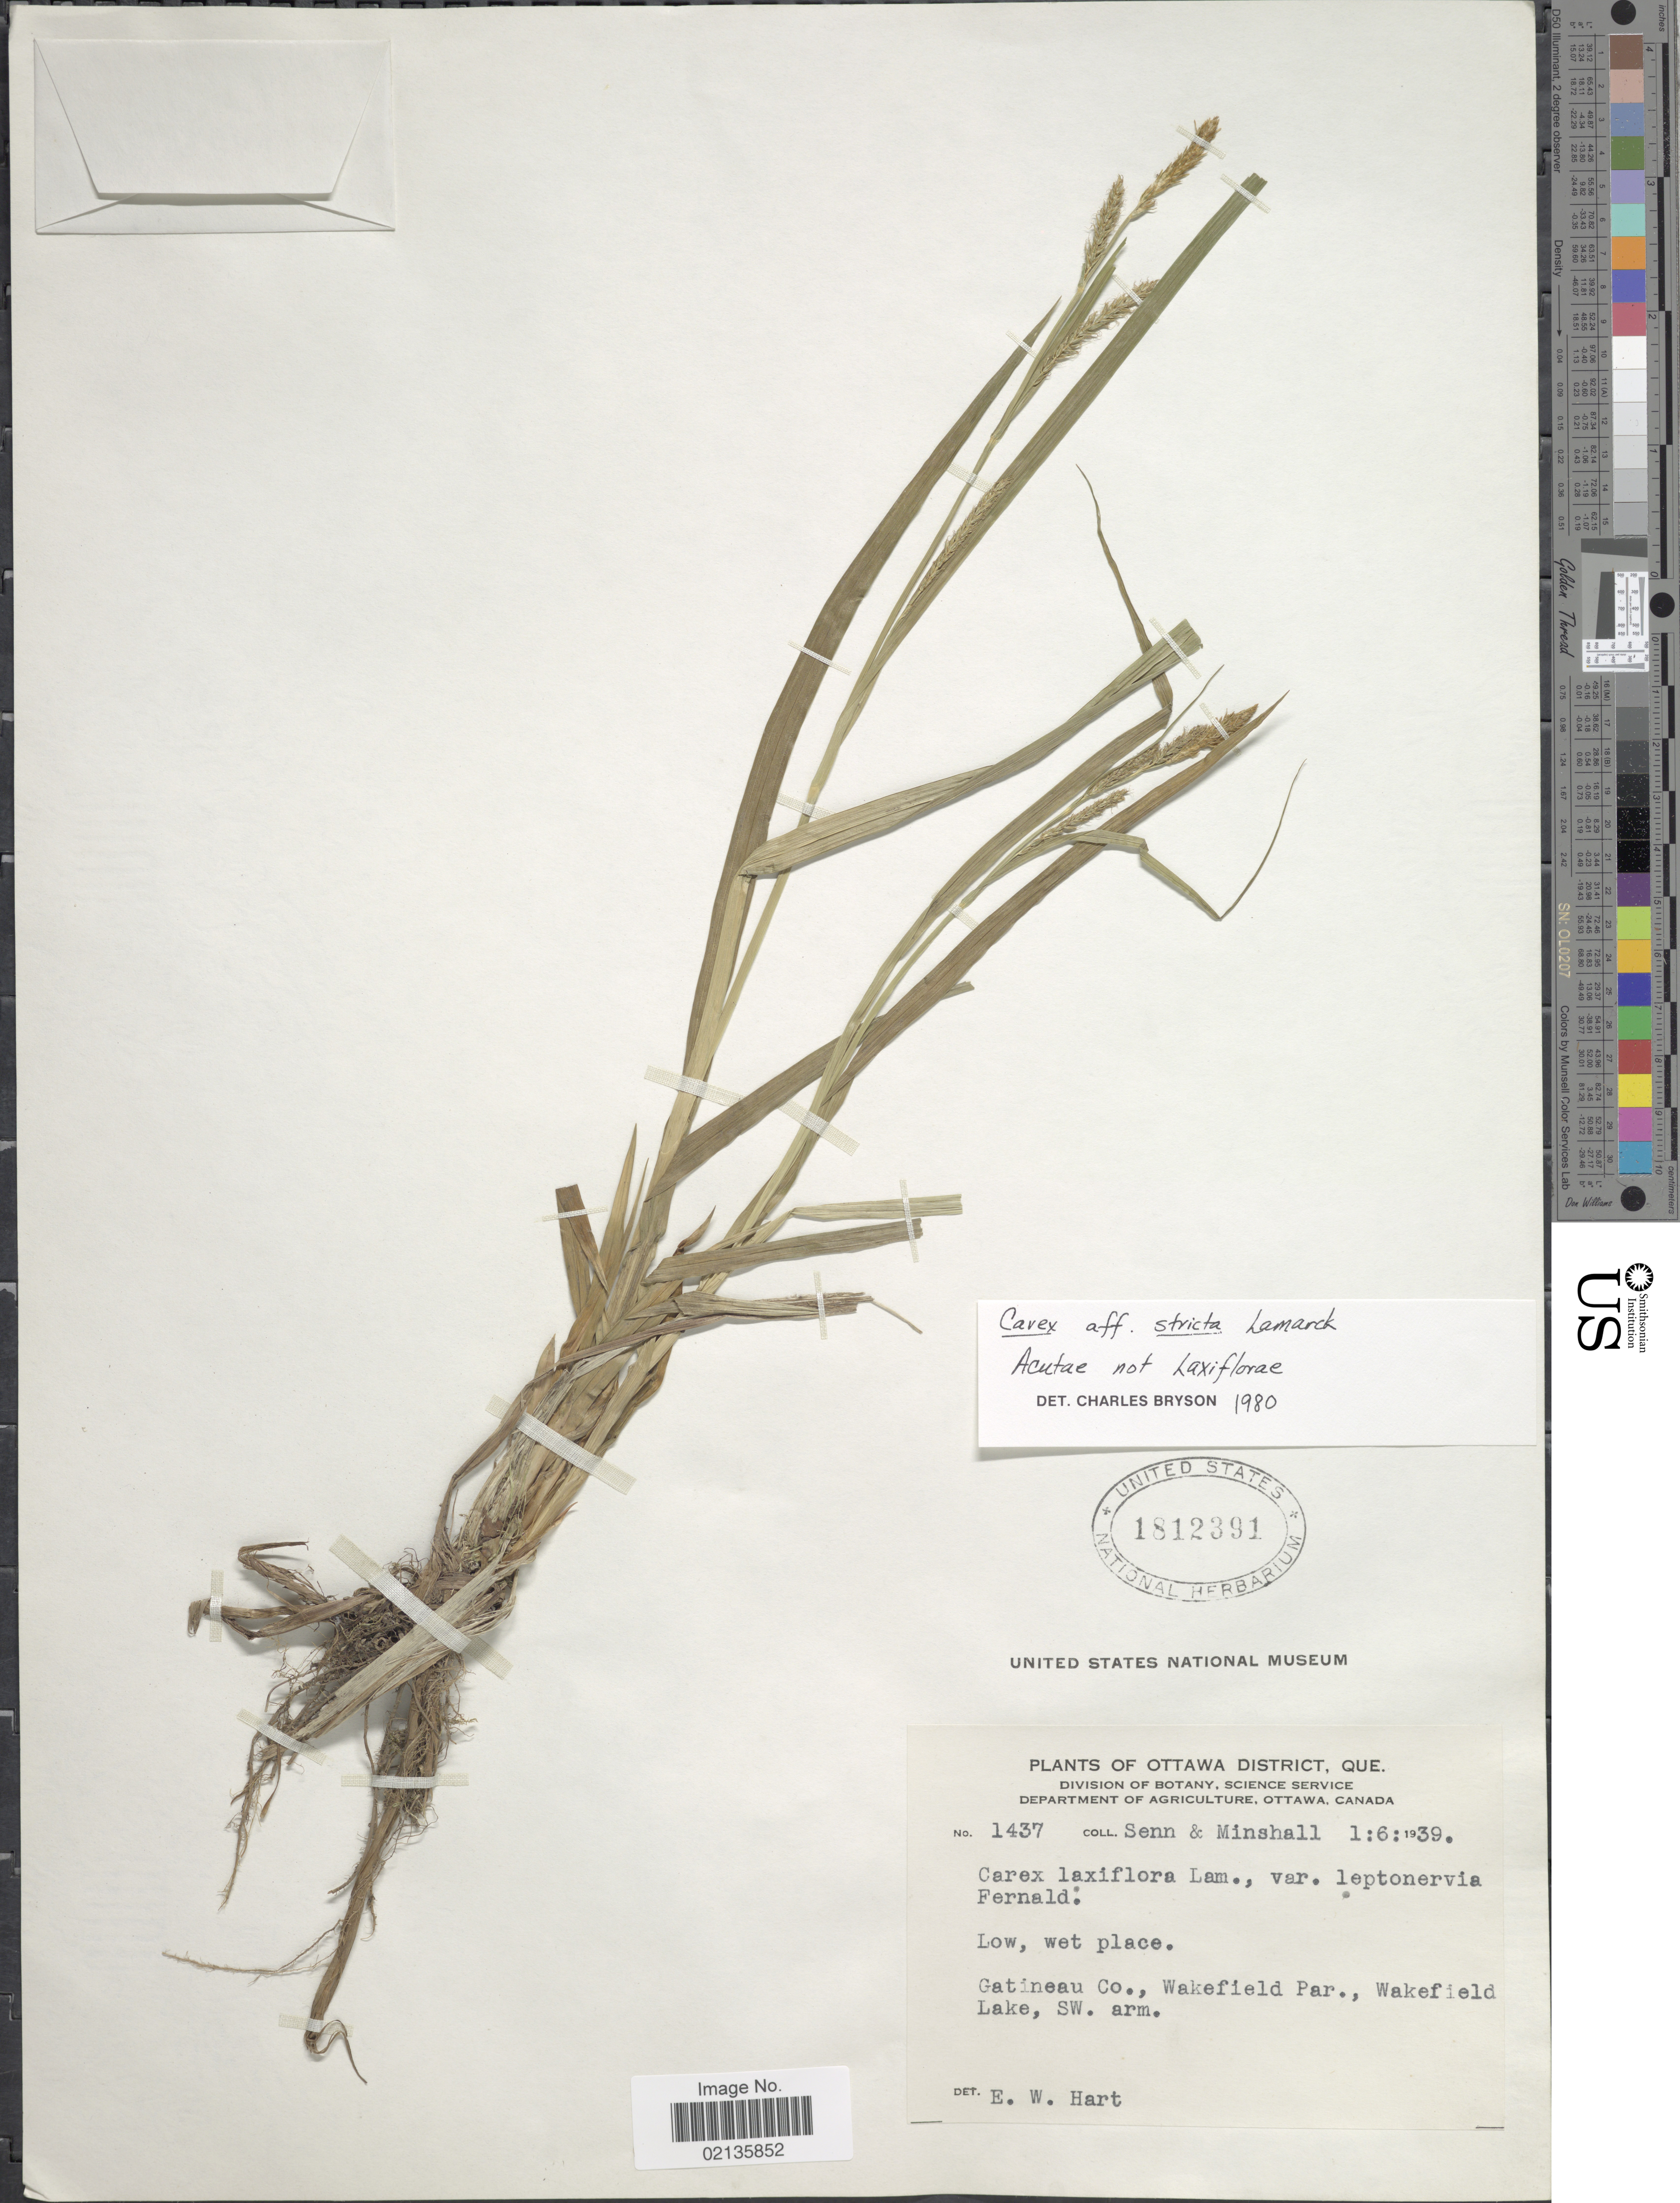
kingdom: Plantae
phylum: Tracheophyta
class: Liliopsida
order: Poales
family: Cyperaceae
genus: Carex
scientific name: Carex stricta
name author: Lam.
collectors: H. Senn & Minshall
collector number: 1437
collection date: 1939-06-01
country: Canada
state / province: Quebec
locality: Ottawa District, Gatineau Co., Wakefield Par., Wakefield Lake, SW. arm.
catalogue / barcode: US 1812391